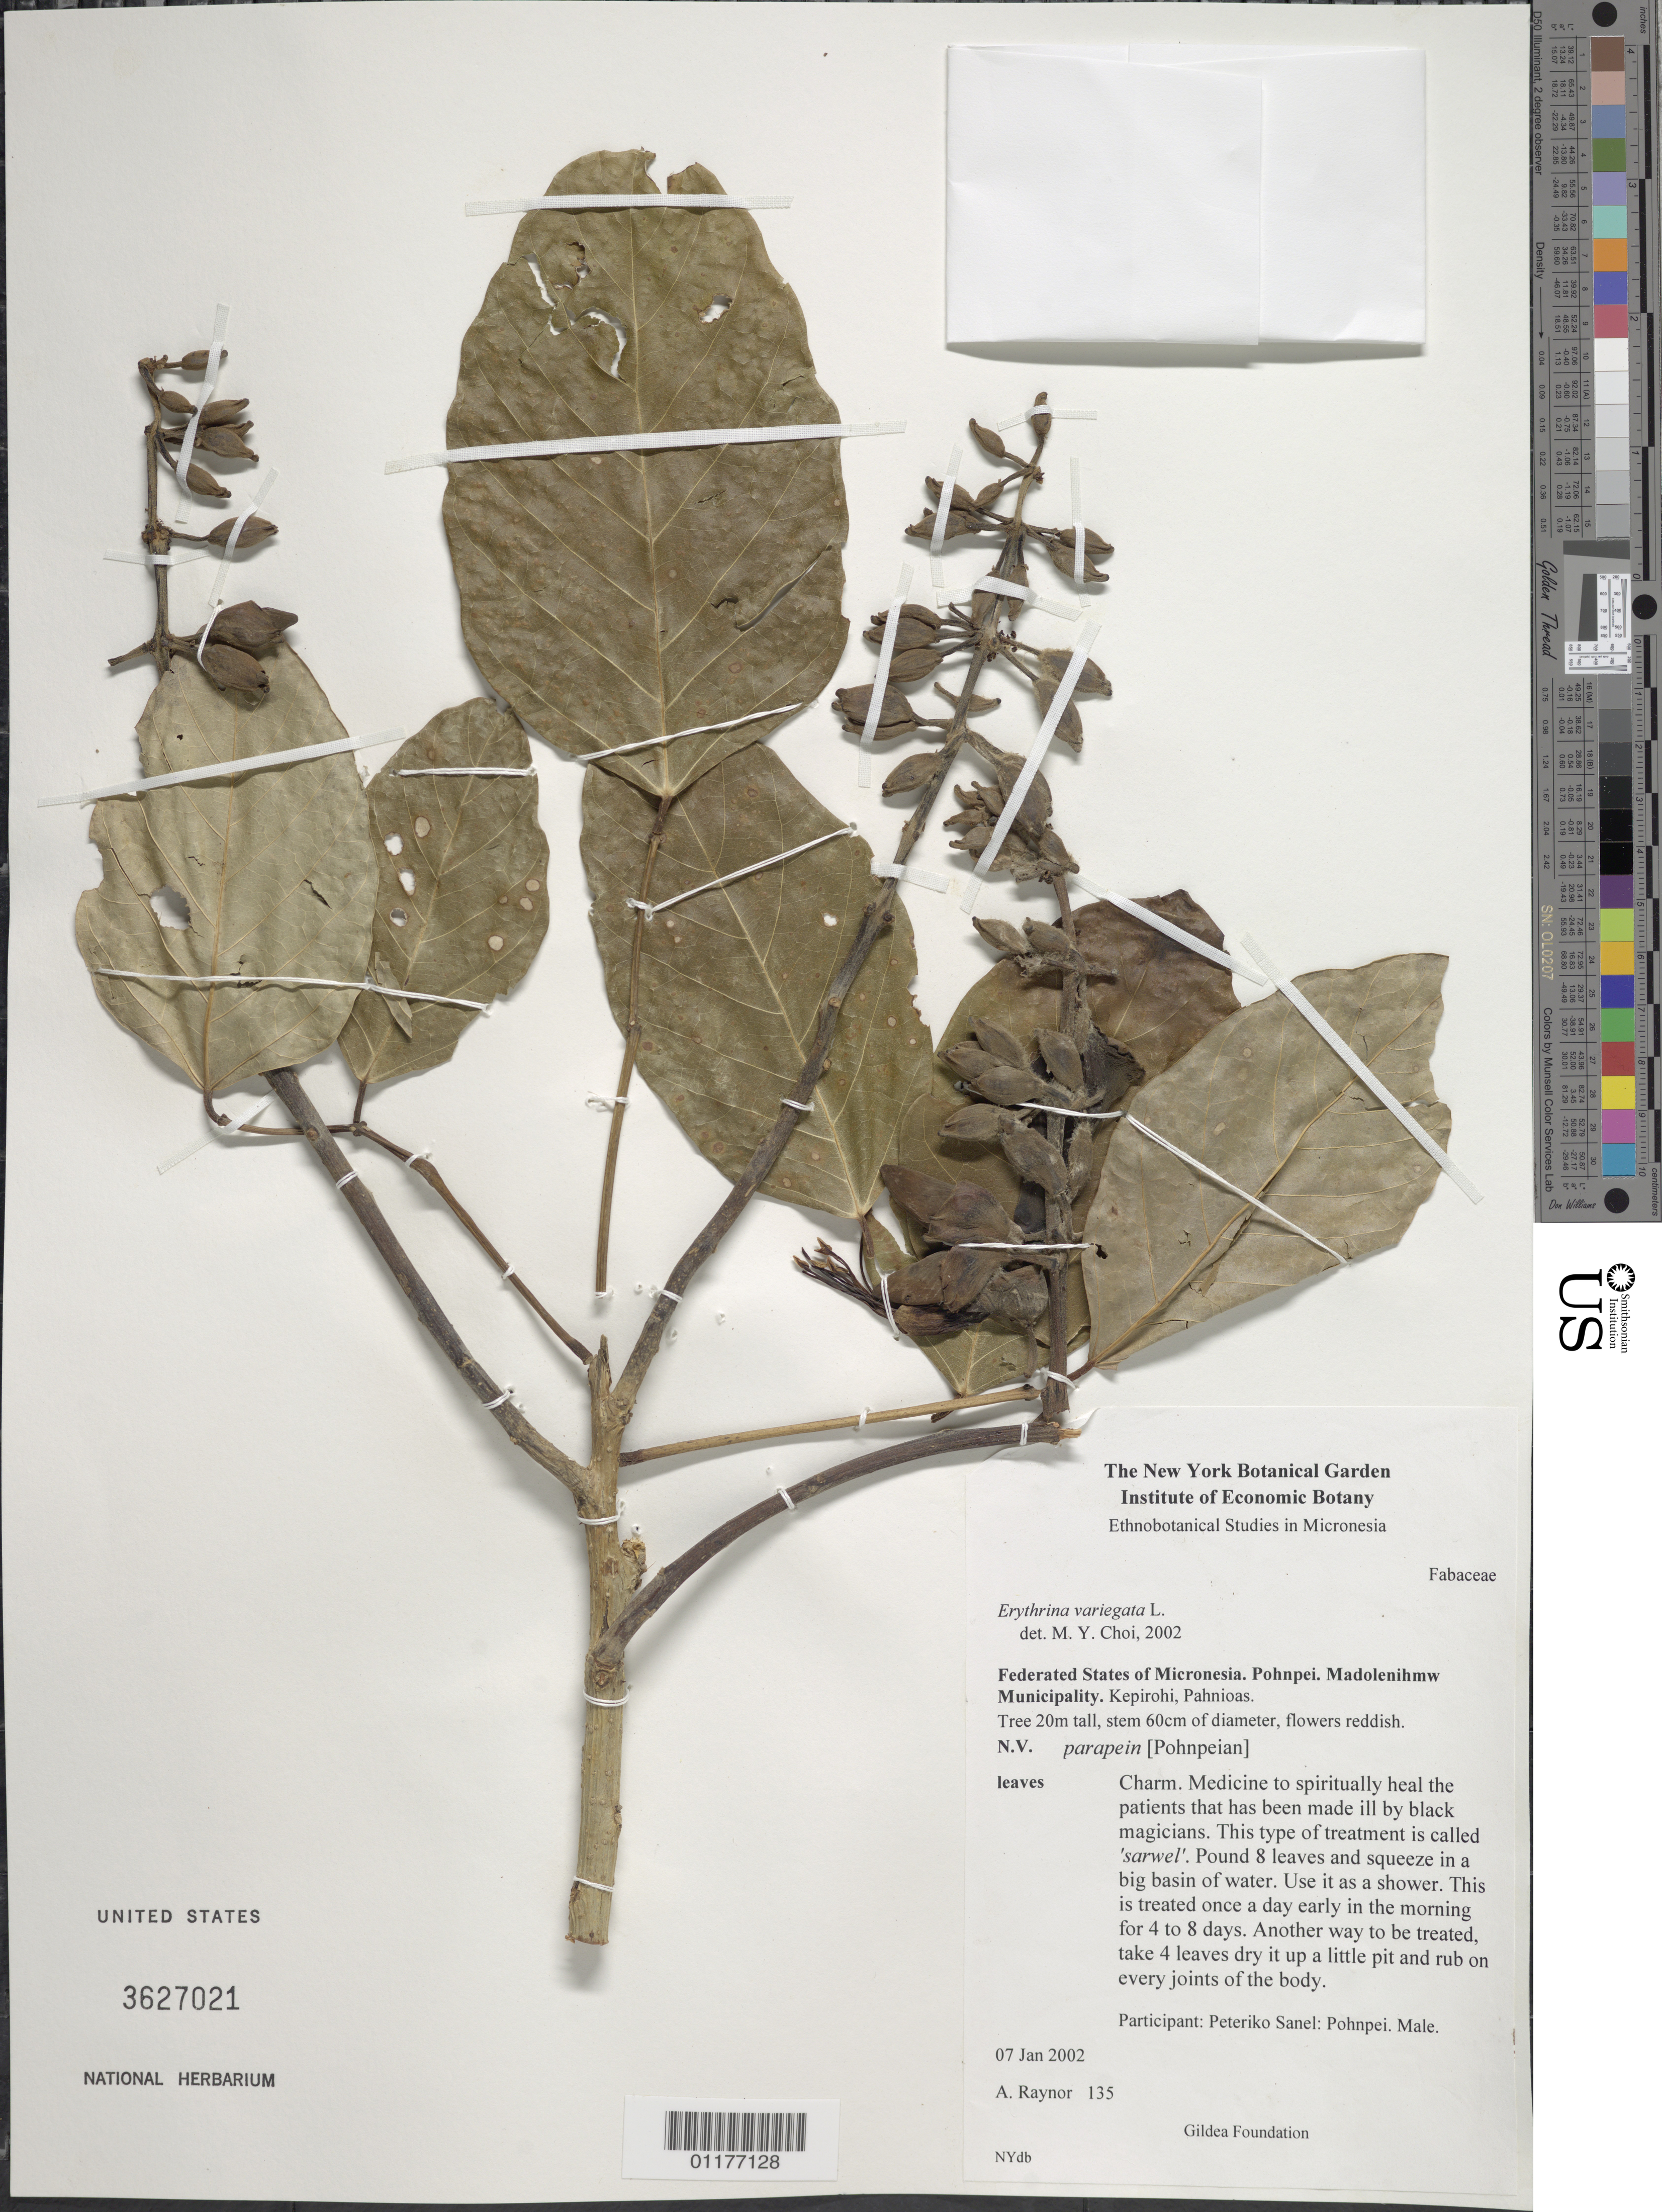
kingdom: Plantae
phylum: Tracheophyta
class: Magnoliopsida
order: Fabales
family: Fabaceae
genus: Erythrina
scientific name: Erythrina variegata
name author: L.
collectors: A. Raynor & P. Sanel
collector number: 135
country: Micronesia, Federated States of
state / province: Pohnpei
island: Pohnpei [Ponape]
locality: Madolenihmw, Kepirohi, Pahnioas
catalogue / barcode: US 3627021